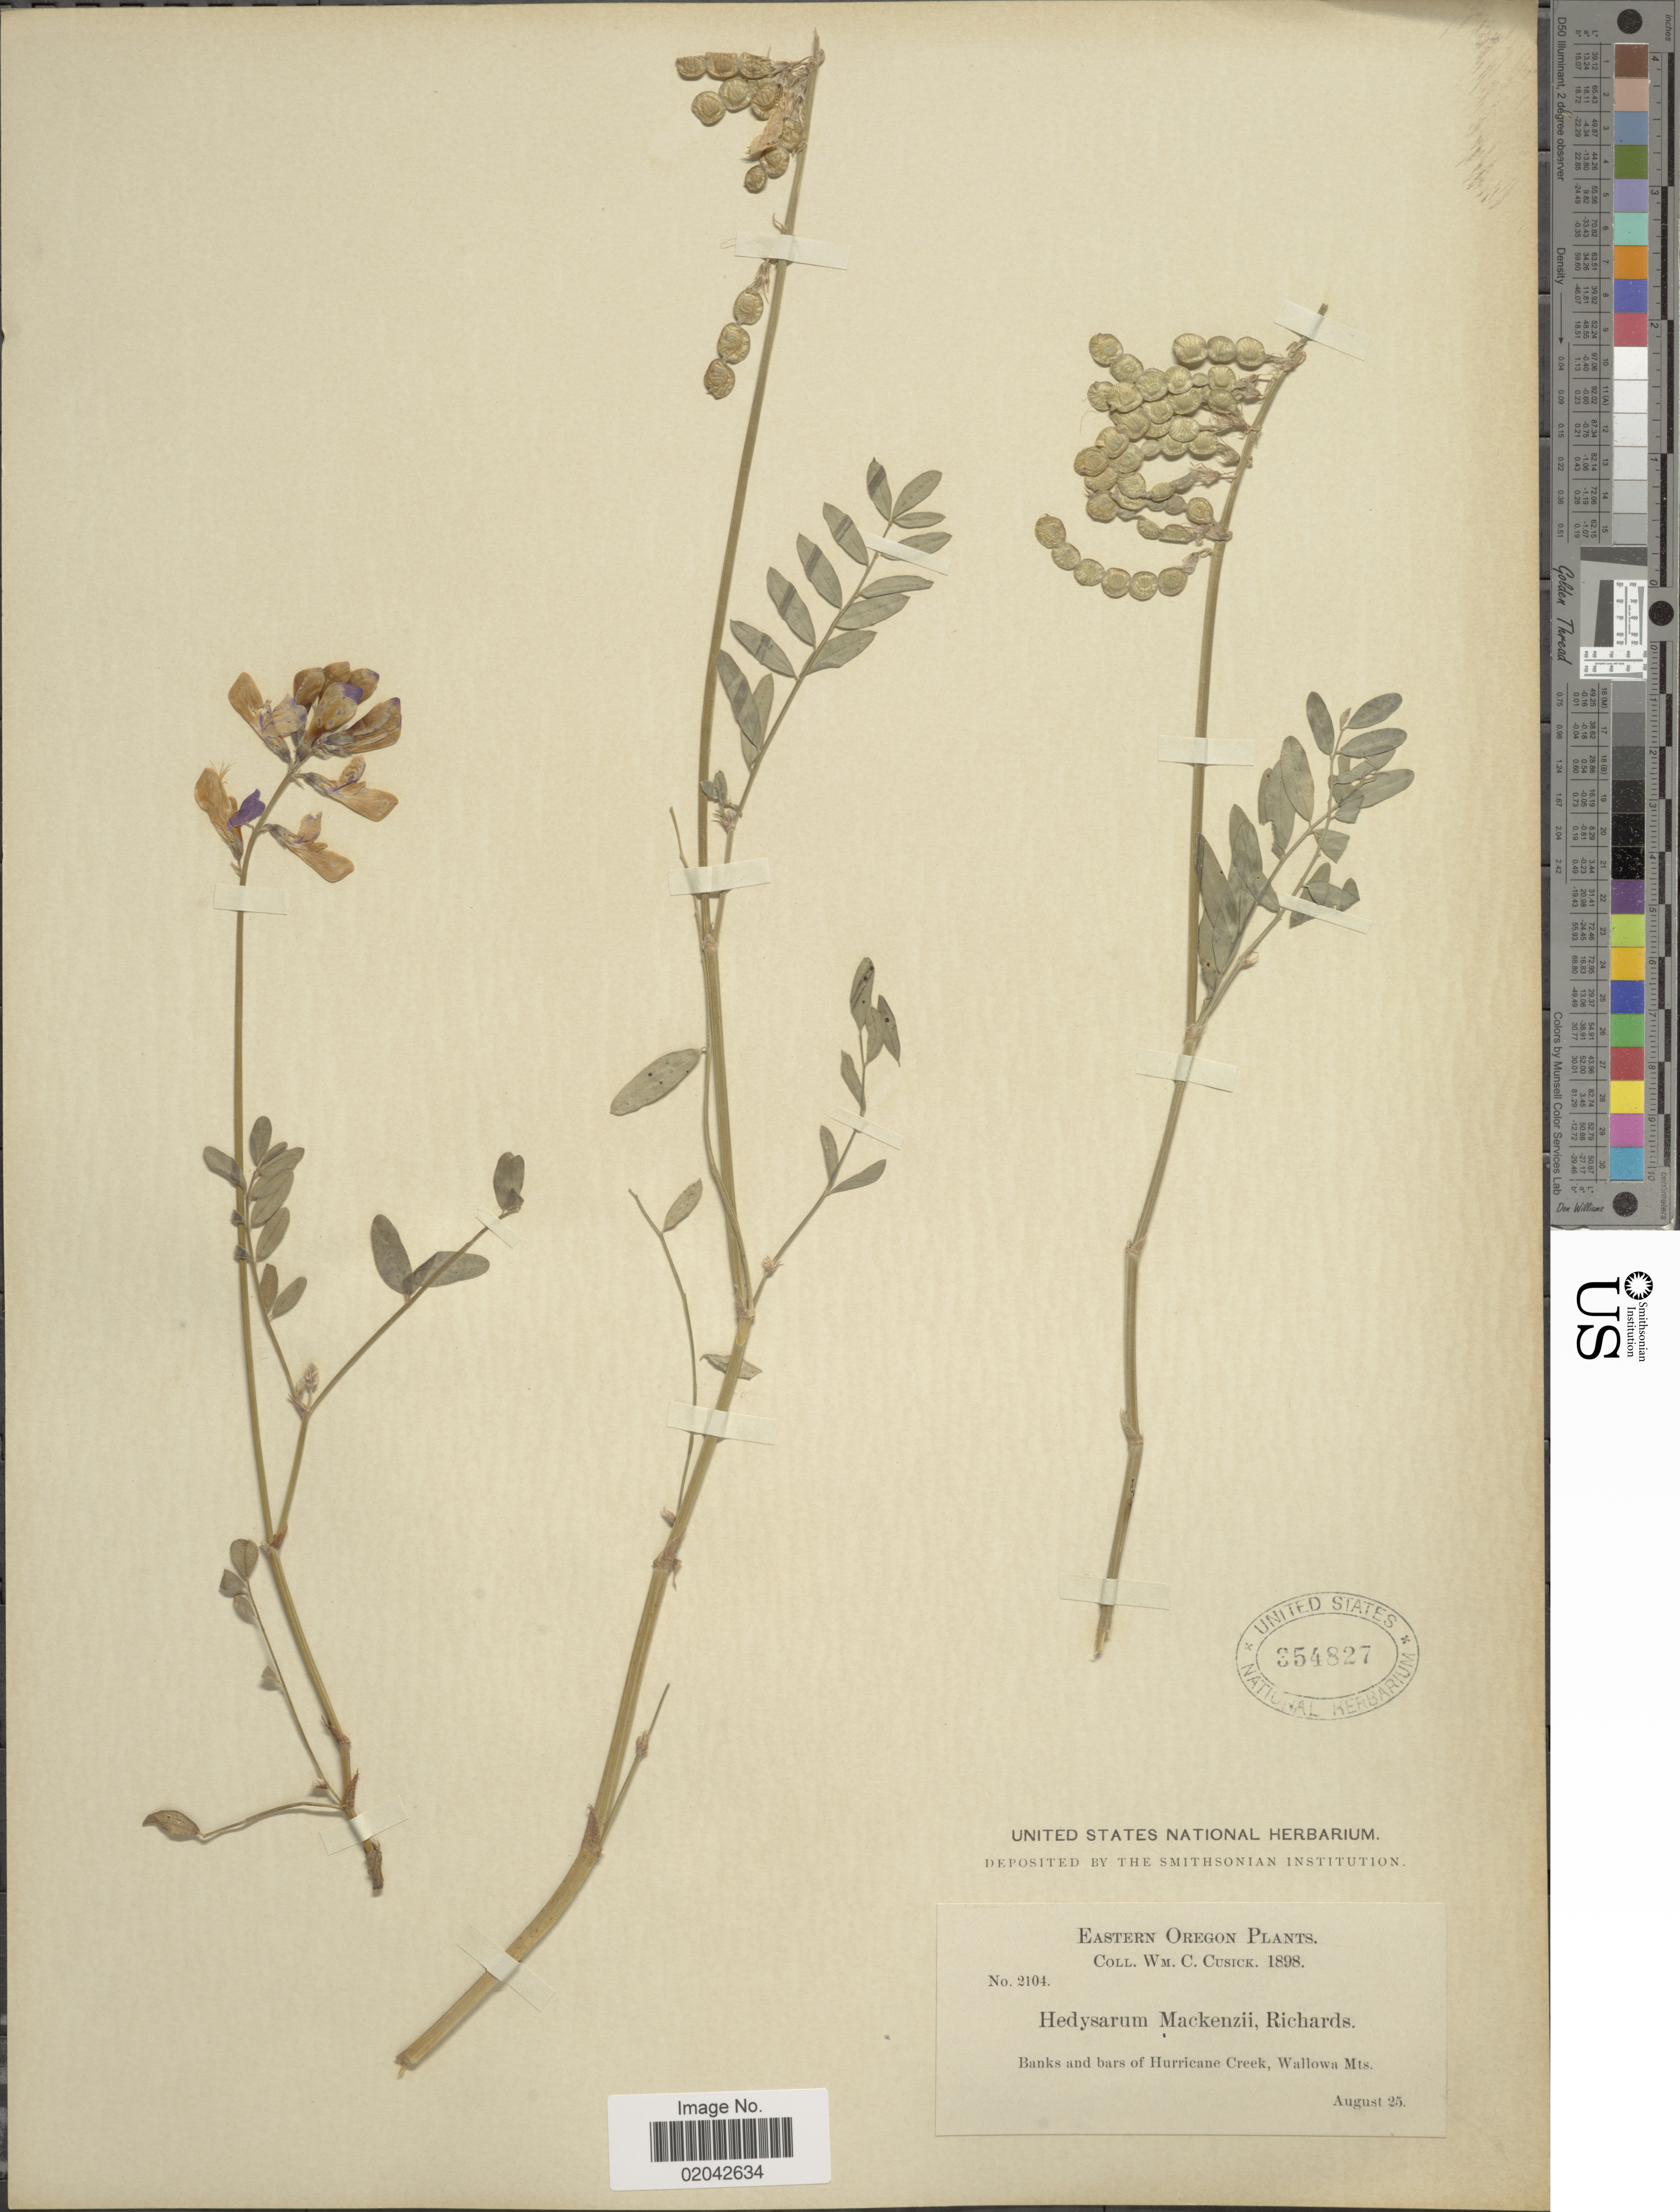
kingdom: Plantae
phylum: Tracheophyta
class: Magnoliopsida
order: Fabales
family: Fabaceae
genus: Hedysarum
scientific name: Hedysarum mackenziei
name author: Richardson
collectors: W. C. Cusick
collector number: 2104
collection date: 1898-08-25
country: United States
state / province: Oregon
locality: Eastern Oregon, banks and bars of Hurricane Creek, Wallowa Mts.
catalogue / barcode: US 354827